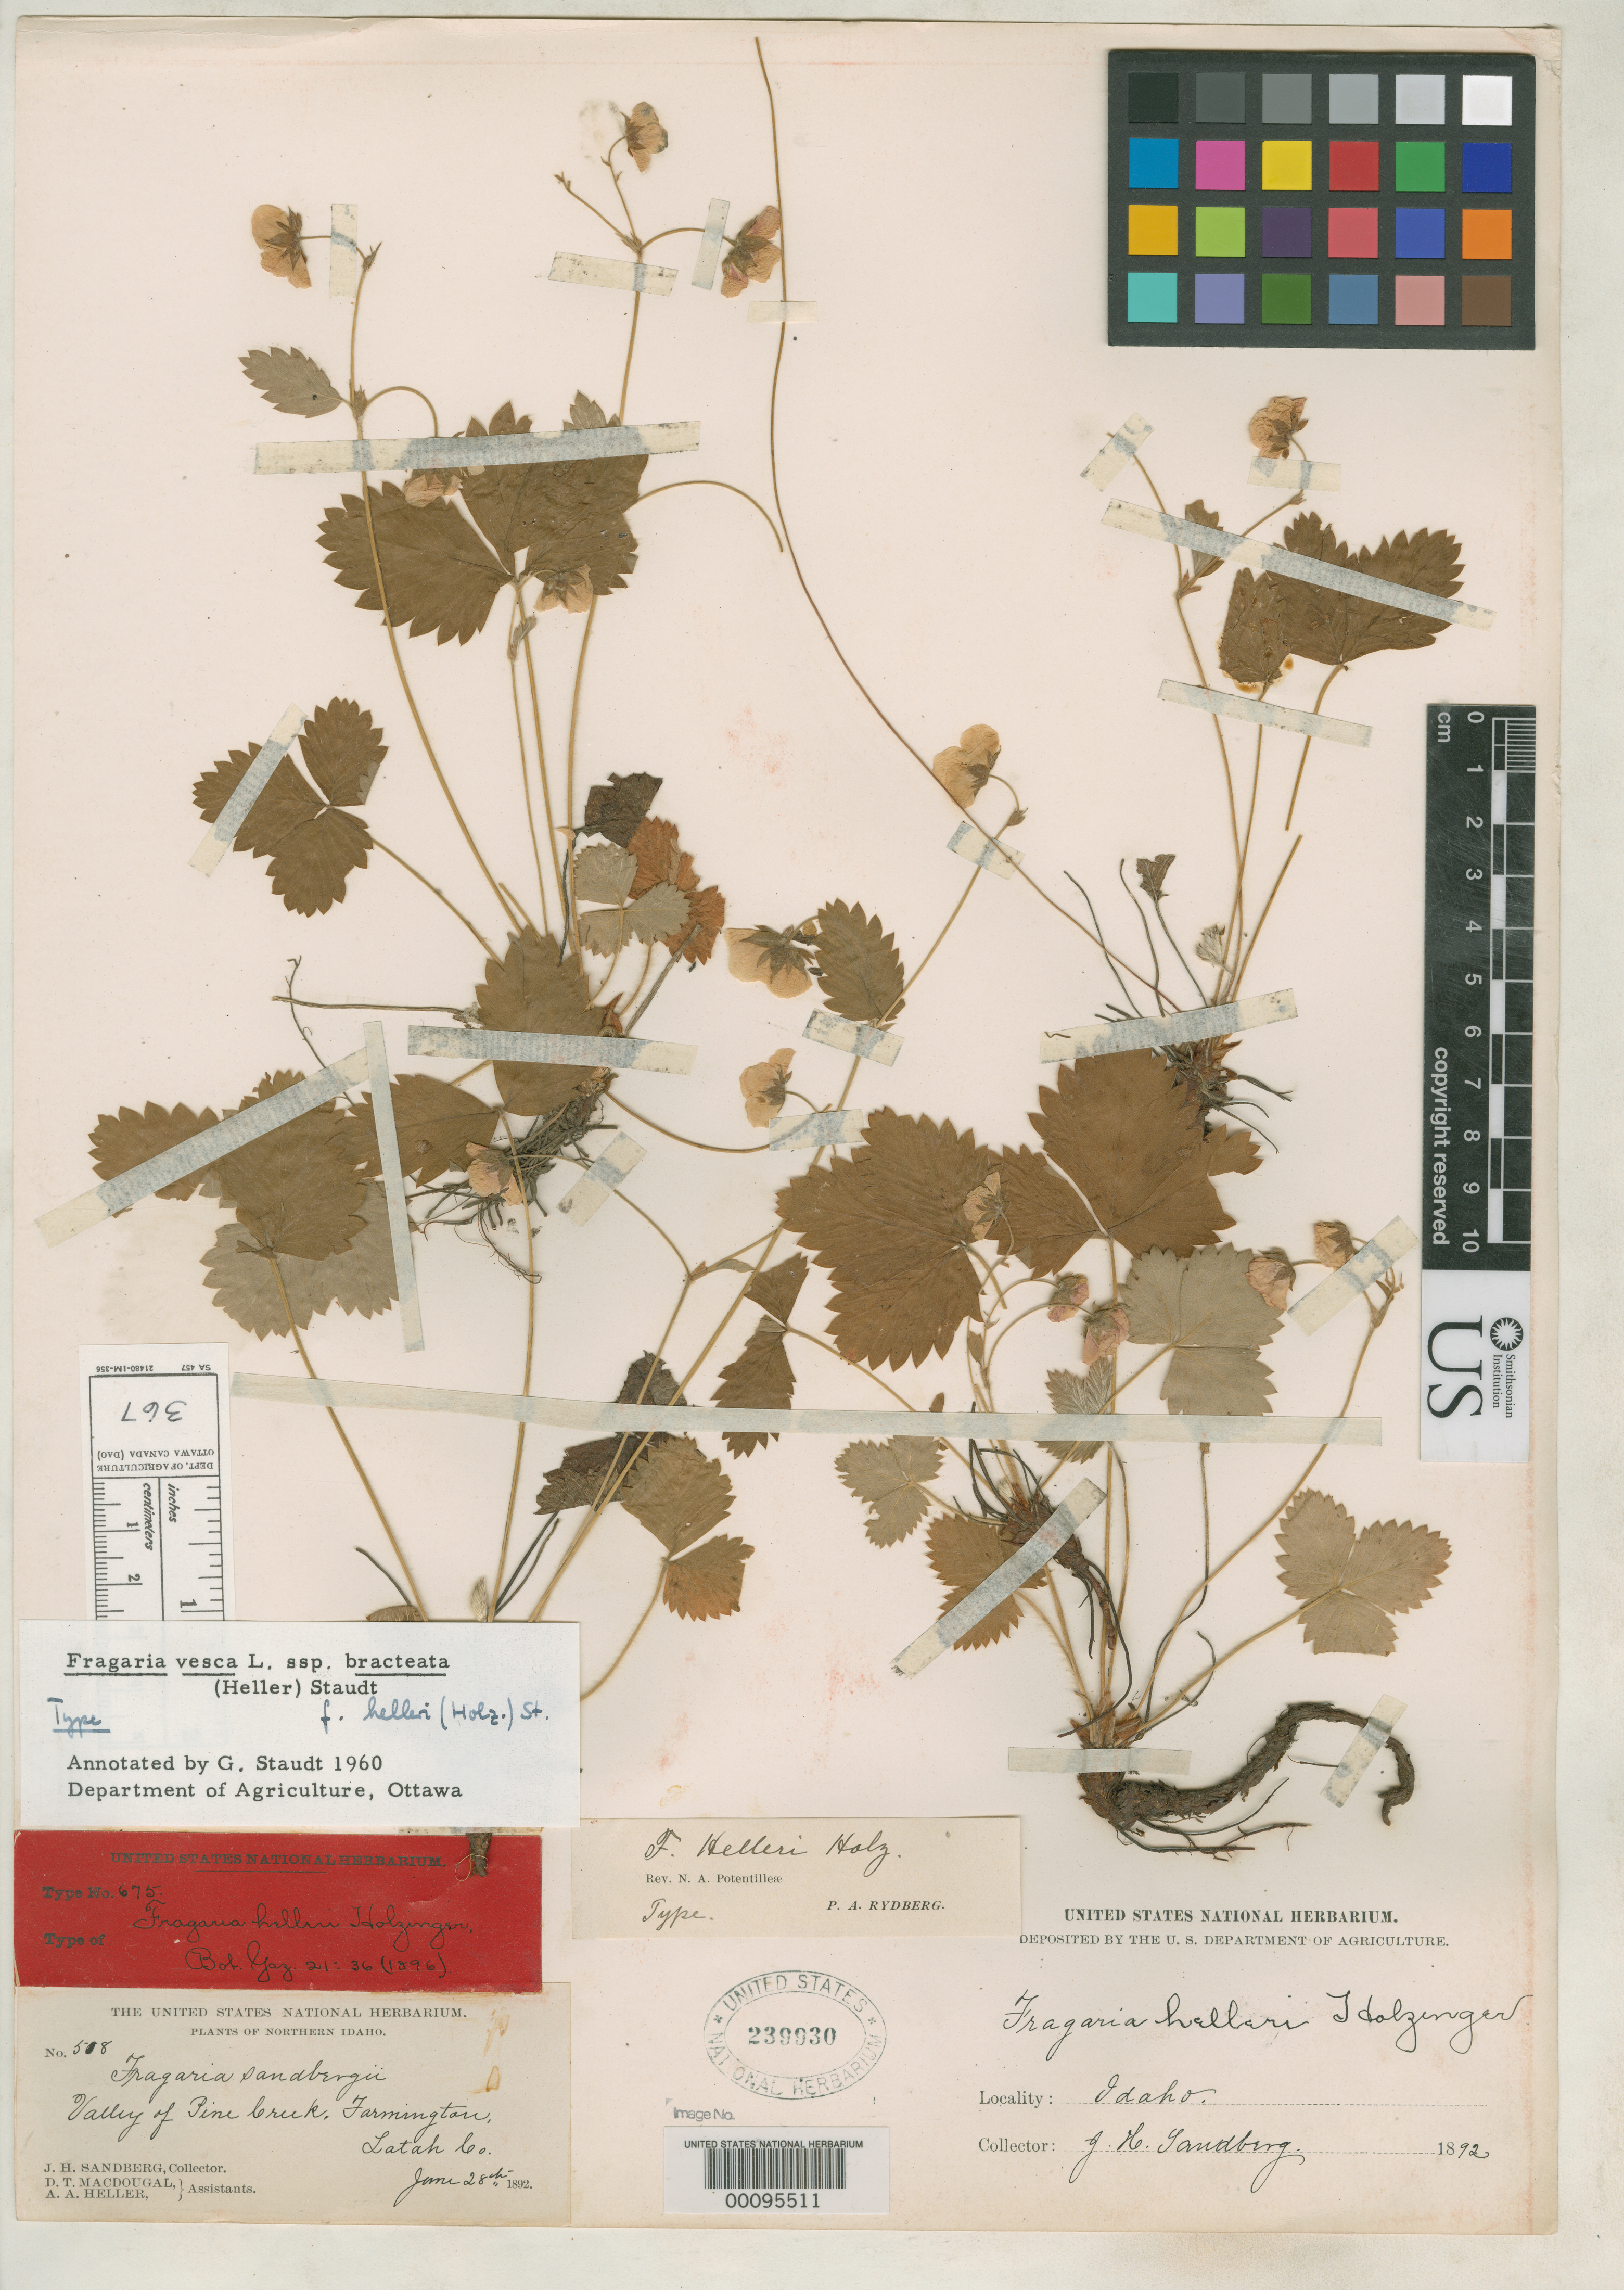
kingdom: Plantae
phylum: Tracheophyta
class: Magnoliopsida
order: Rosales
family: Rosaceae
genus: Fragaria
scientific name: Fragaria helleri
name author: Holz.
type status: Type Collection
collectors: J. H. Sandberg, D. T. MacDougal & A. A. Heller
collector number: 508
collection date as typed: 28 Jun 1892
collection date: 1892-06-28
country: United States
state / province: Idaho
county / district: Latah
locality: Pine Creek Valley, Farmington.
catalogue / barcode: US 239930